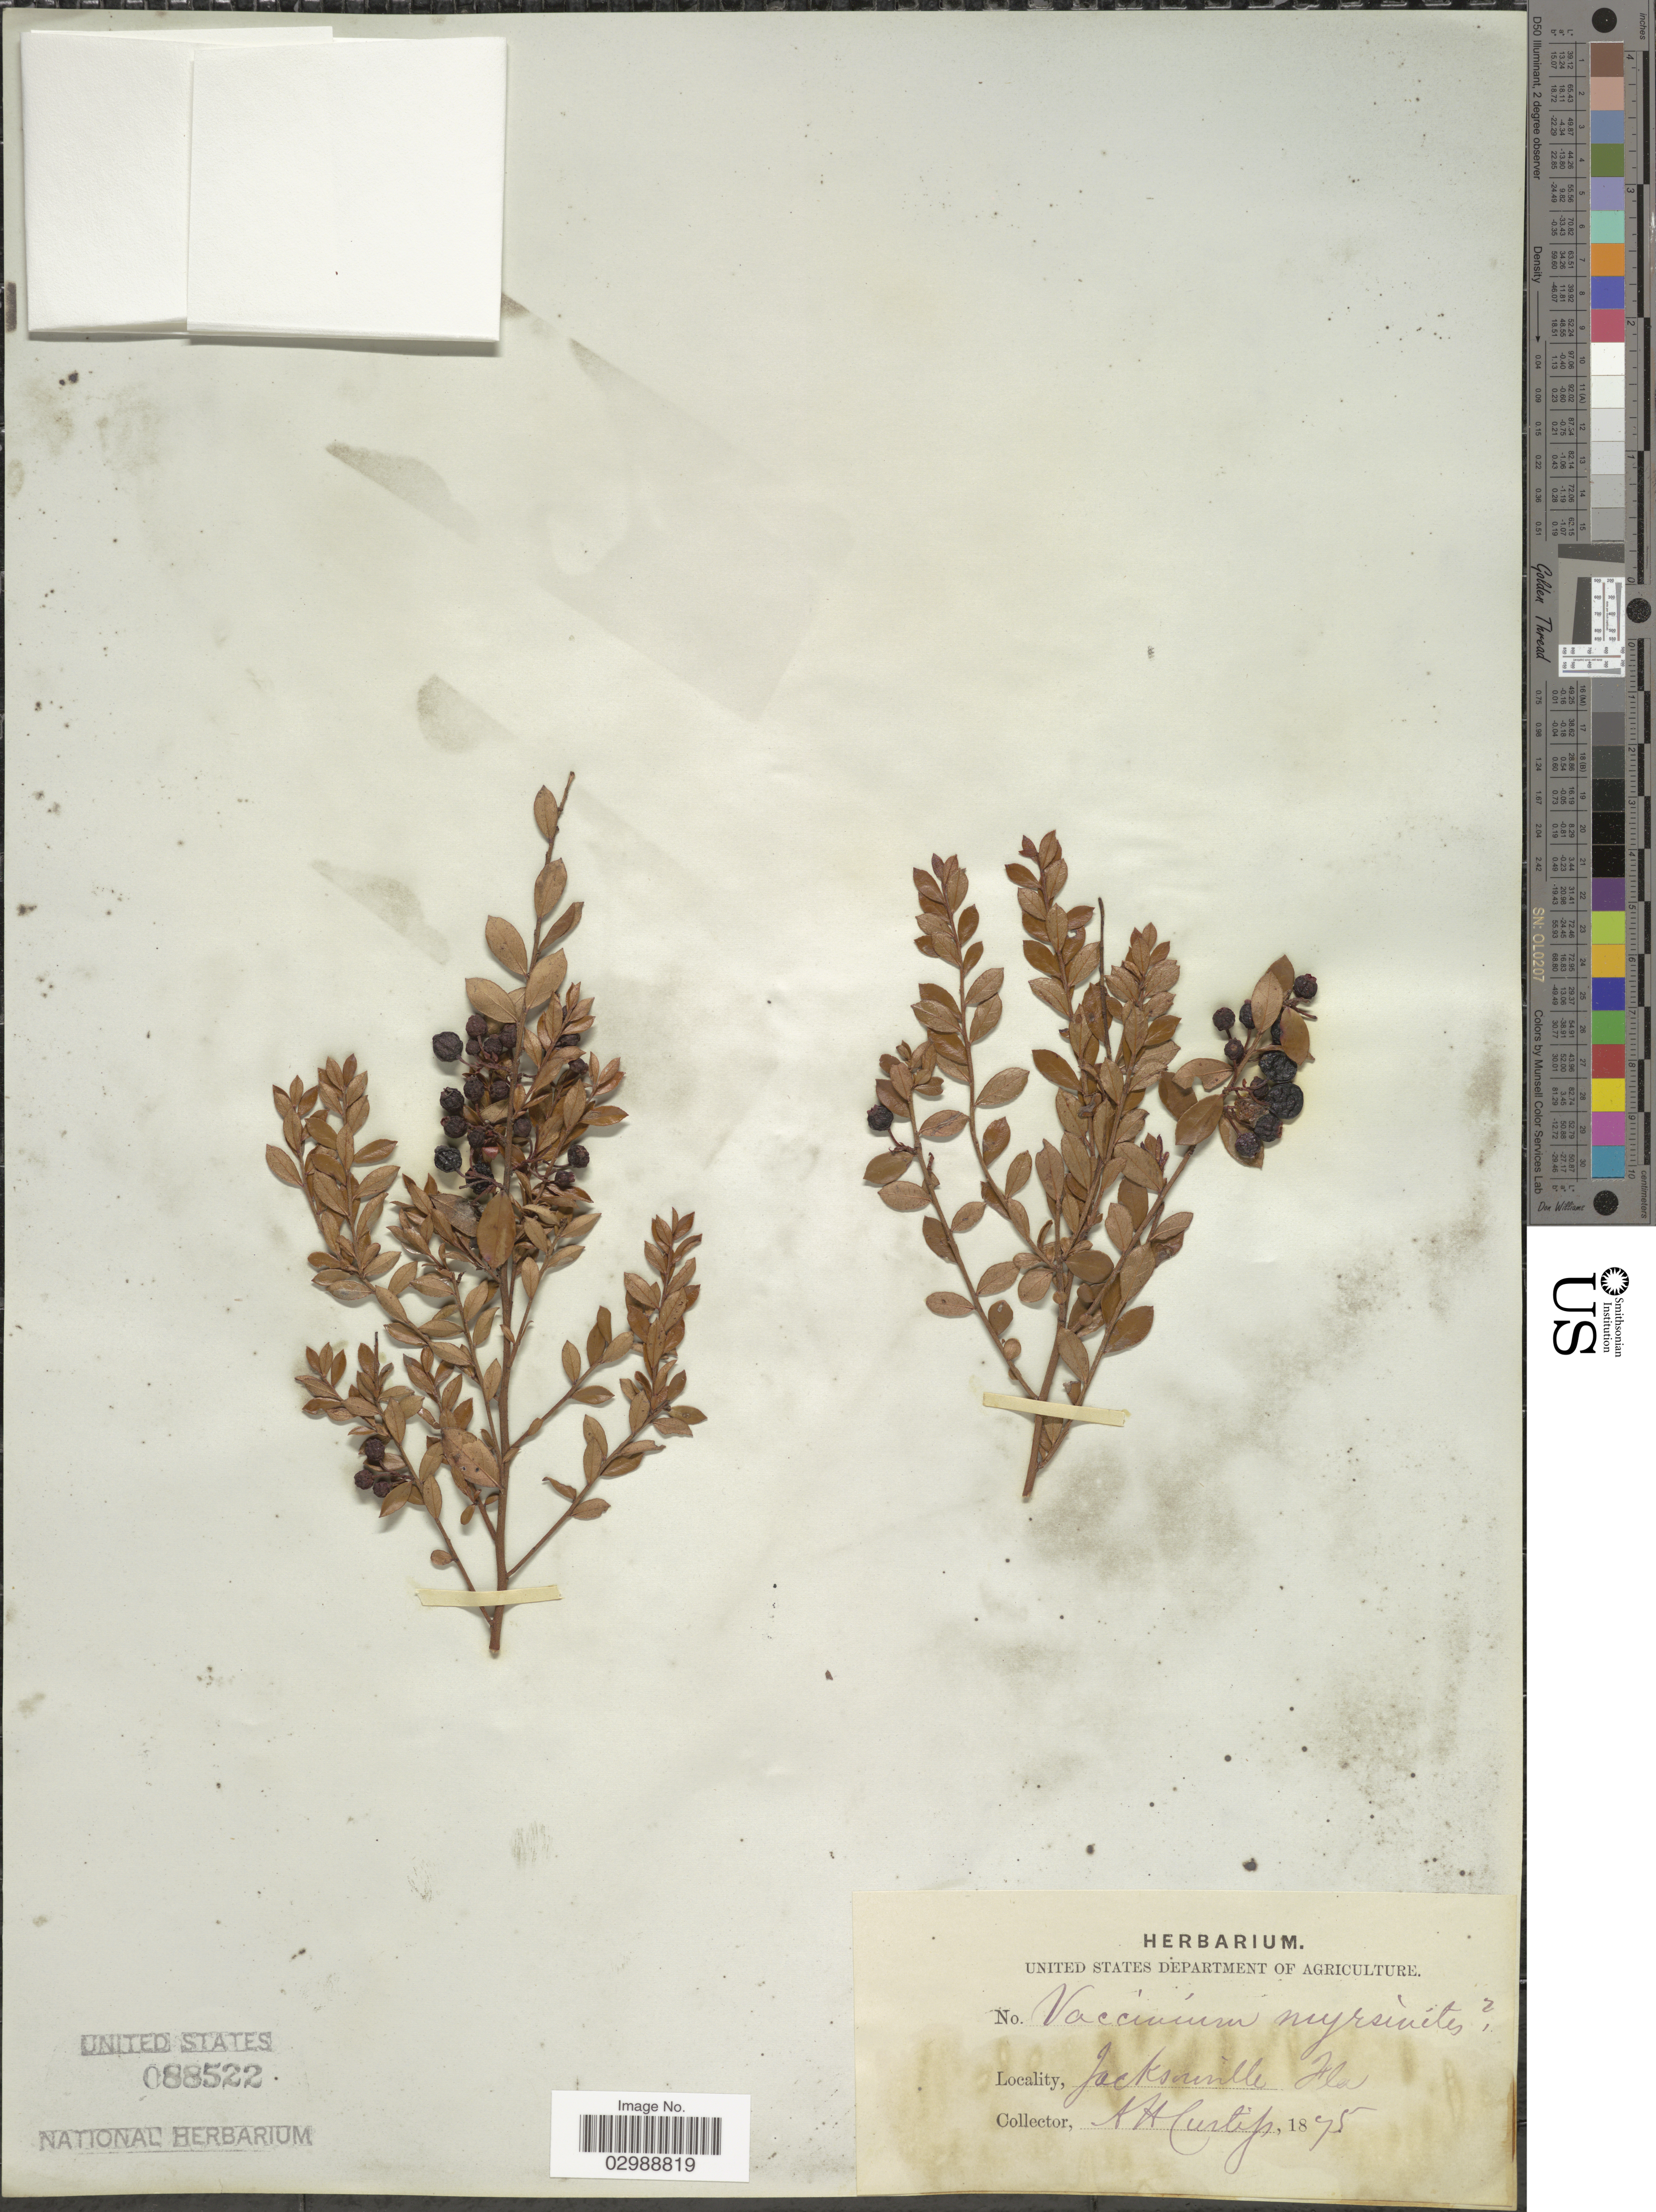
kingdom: Plantae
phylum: Tracheophyta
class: Magnoliopsida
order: Ericales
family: Ericaceae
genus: Vaccinium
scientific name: Vaccinium nitidum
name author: Andrews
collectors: A. H. Curtiss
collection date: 1875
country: United States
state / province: Florida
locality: Jacksonville.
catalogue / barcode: US 88522